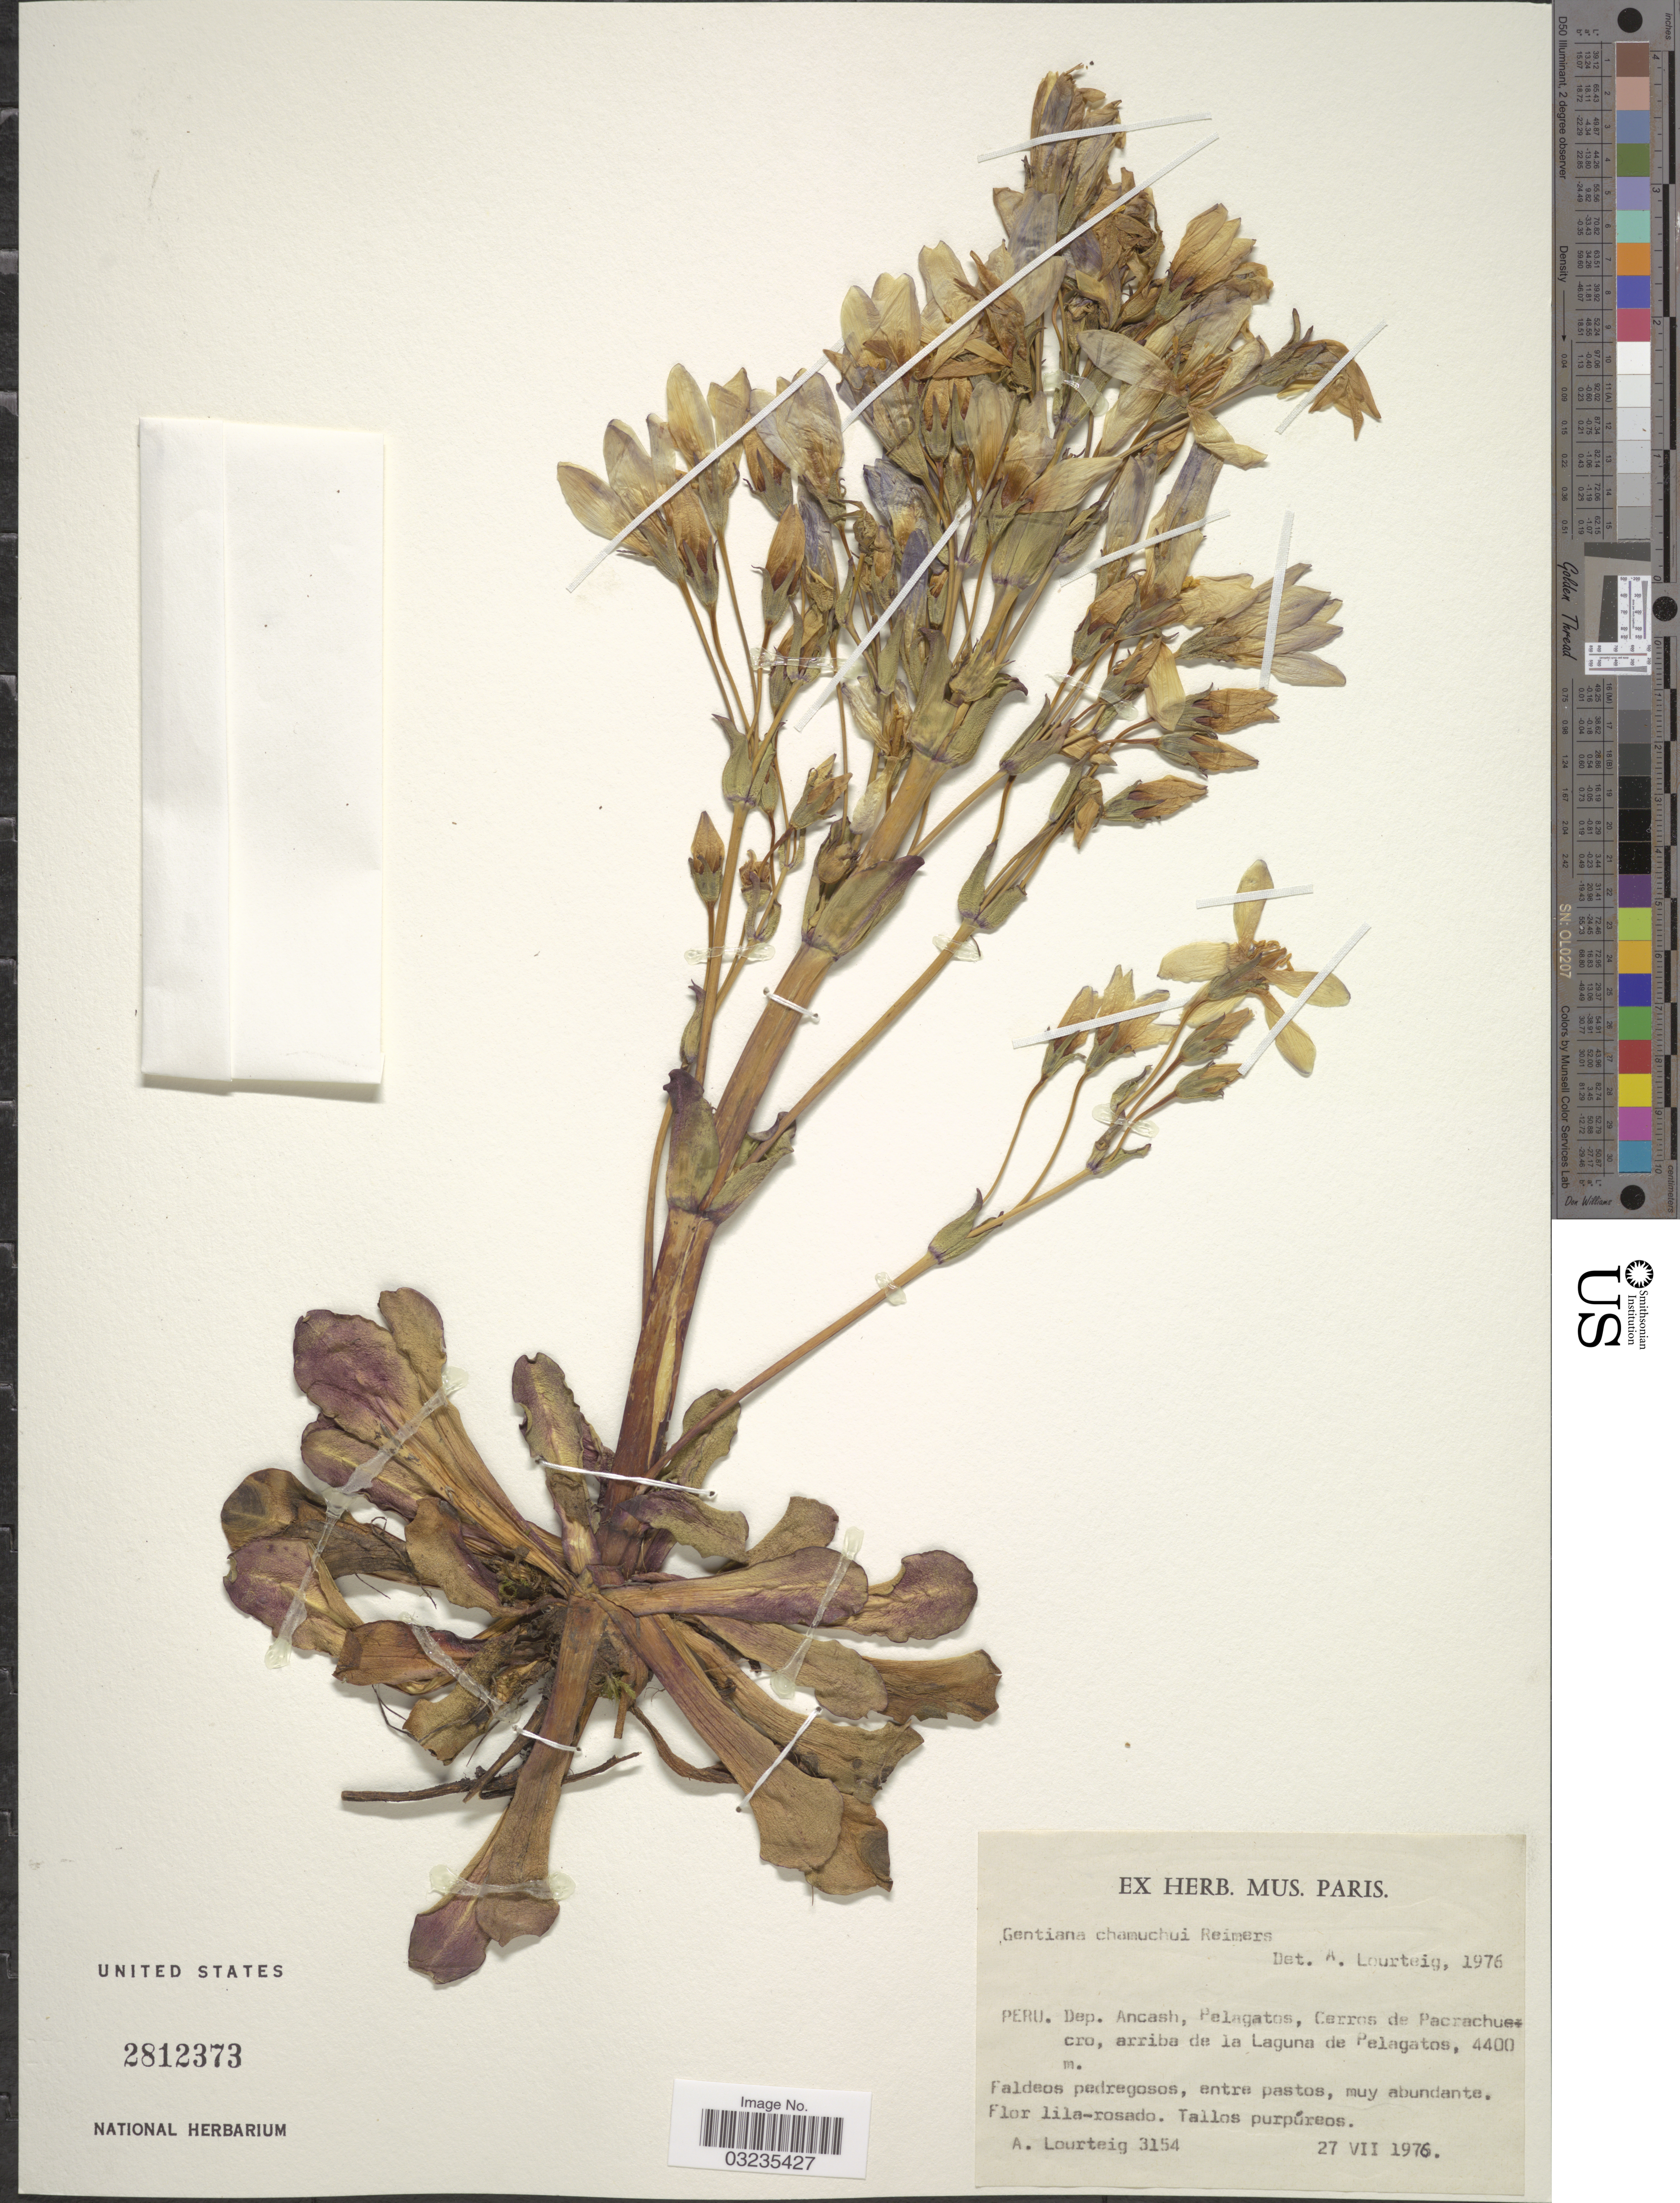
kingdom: Plantae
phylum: Tracheophyta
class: Magnoliopsida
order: Gentianales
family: Gentianaceae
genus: Gentiana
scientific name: Gentiana chamuchui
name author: Reimers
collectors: A. Lourteig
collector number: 3154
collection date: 1976-07-27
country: Peru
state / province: Ancash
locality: Dep. Ancash, Pelagatos, Cerros de Pacrachuecro, arriba de la Laguna de Pelagatos.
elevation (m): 4400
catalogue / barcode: US 2812373